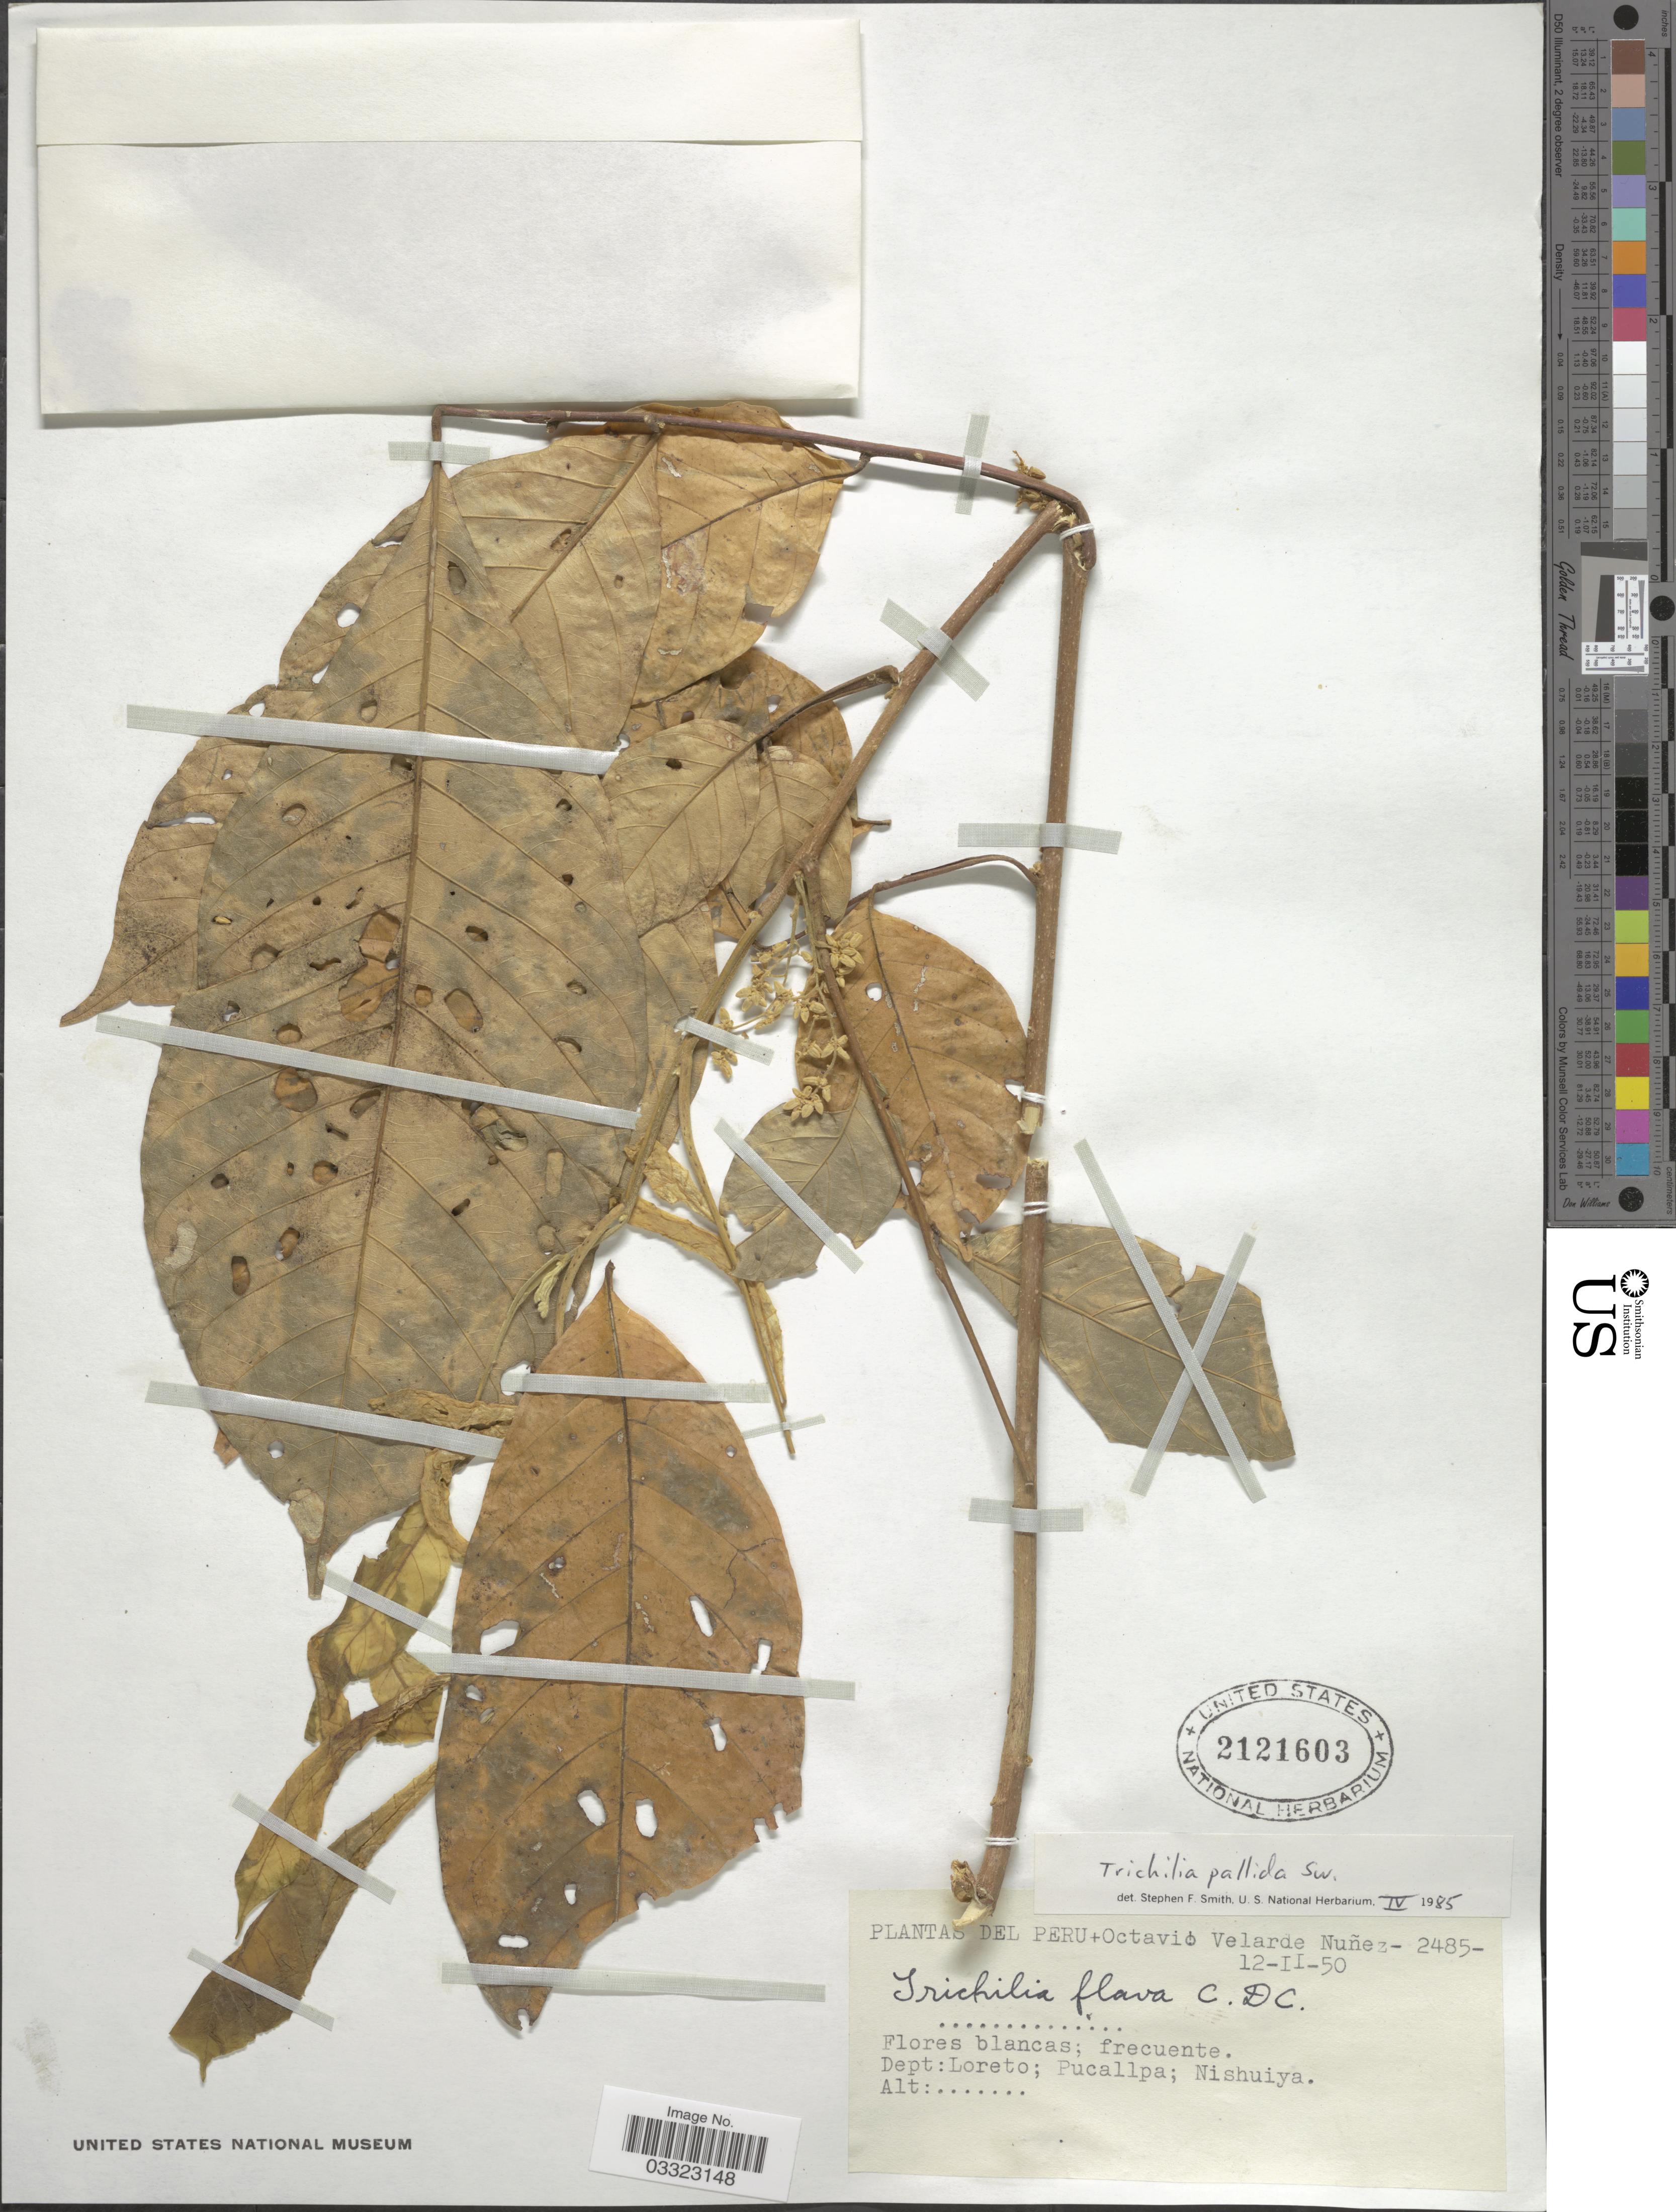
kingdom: Plantae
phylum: Tracheophyta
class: Magnoliopsida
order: Sapindales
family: Meliaceae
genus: Trichilia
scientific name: Trichilia pallida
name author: Sw.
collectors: O. Velarde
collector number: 2485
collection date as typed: Transcribed d/m/y: 12/2/50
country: Peru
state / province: Loreto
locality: Dept: Loreto; Pucallpa; Nishuiya.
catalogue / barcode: US 2121603